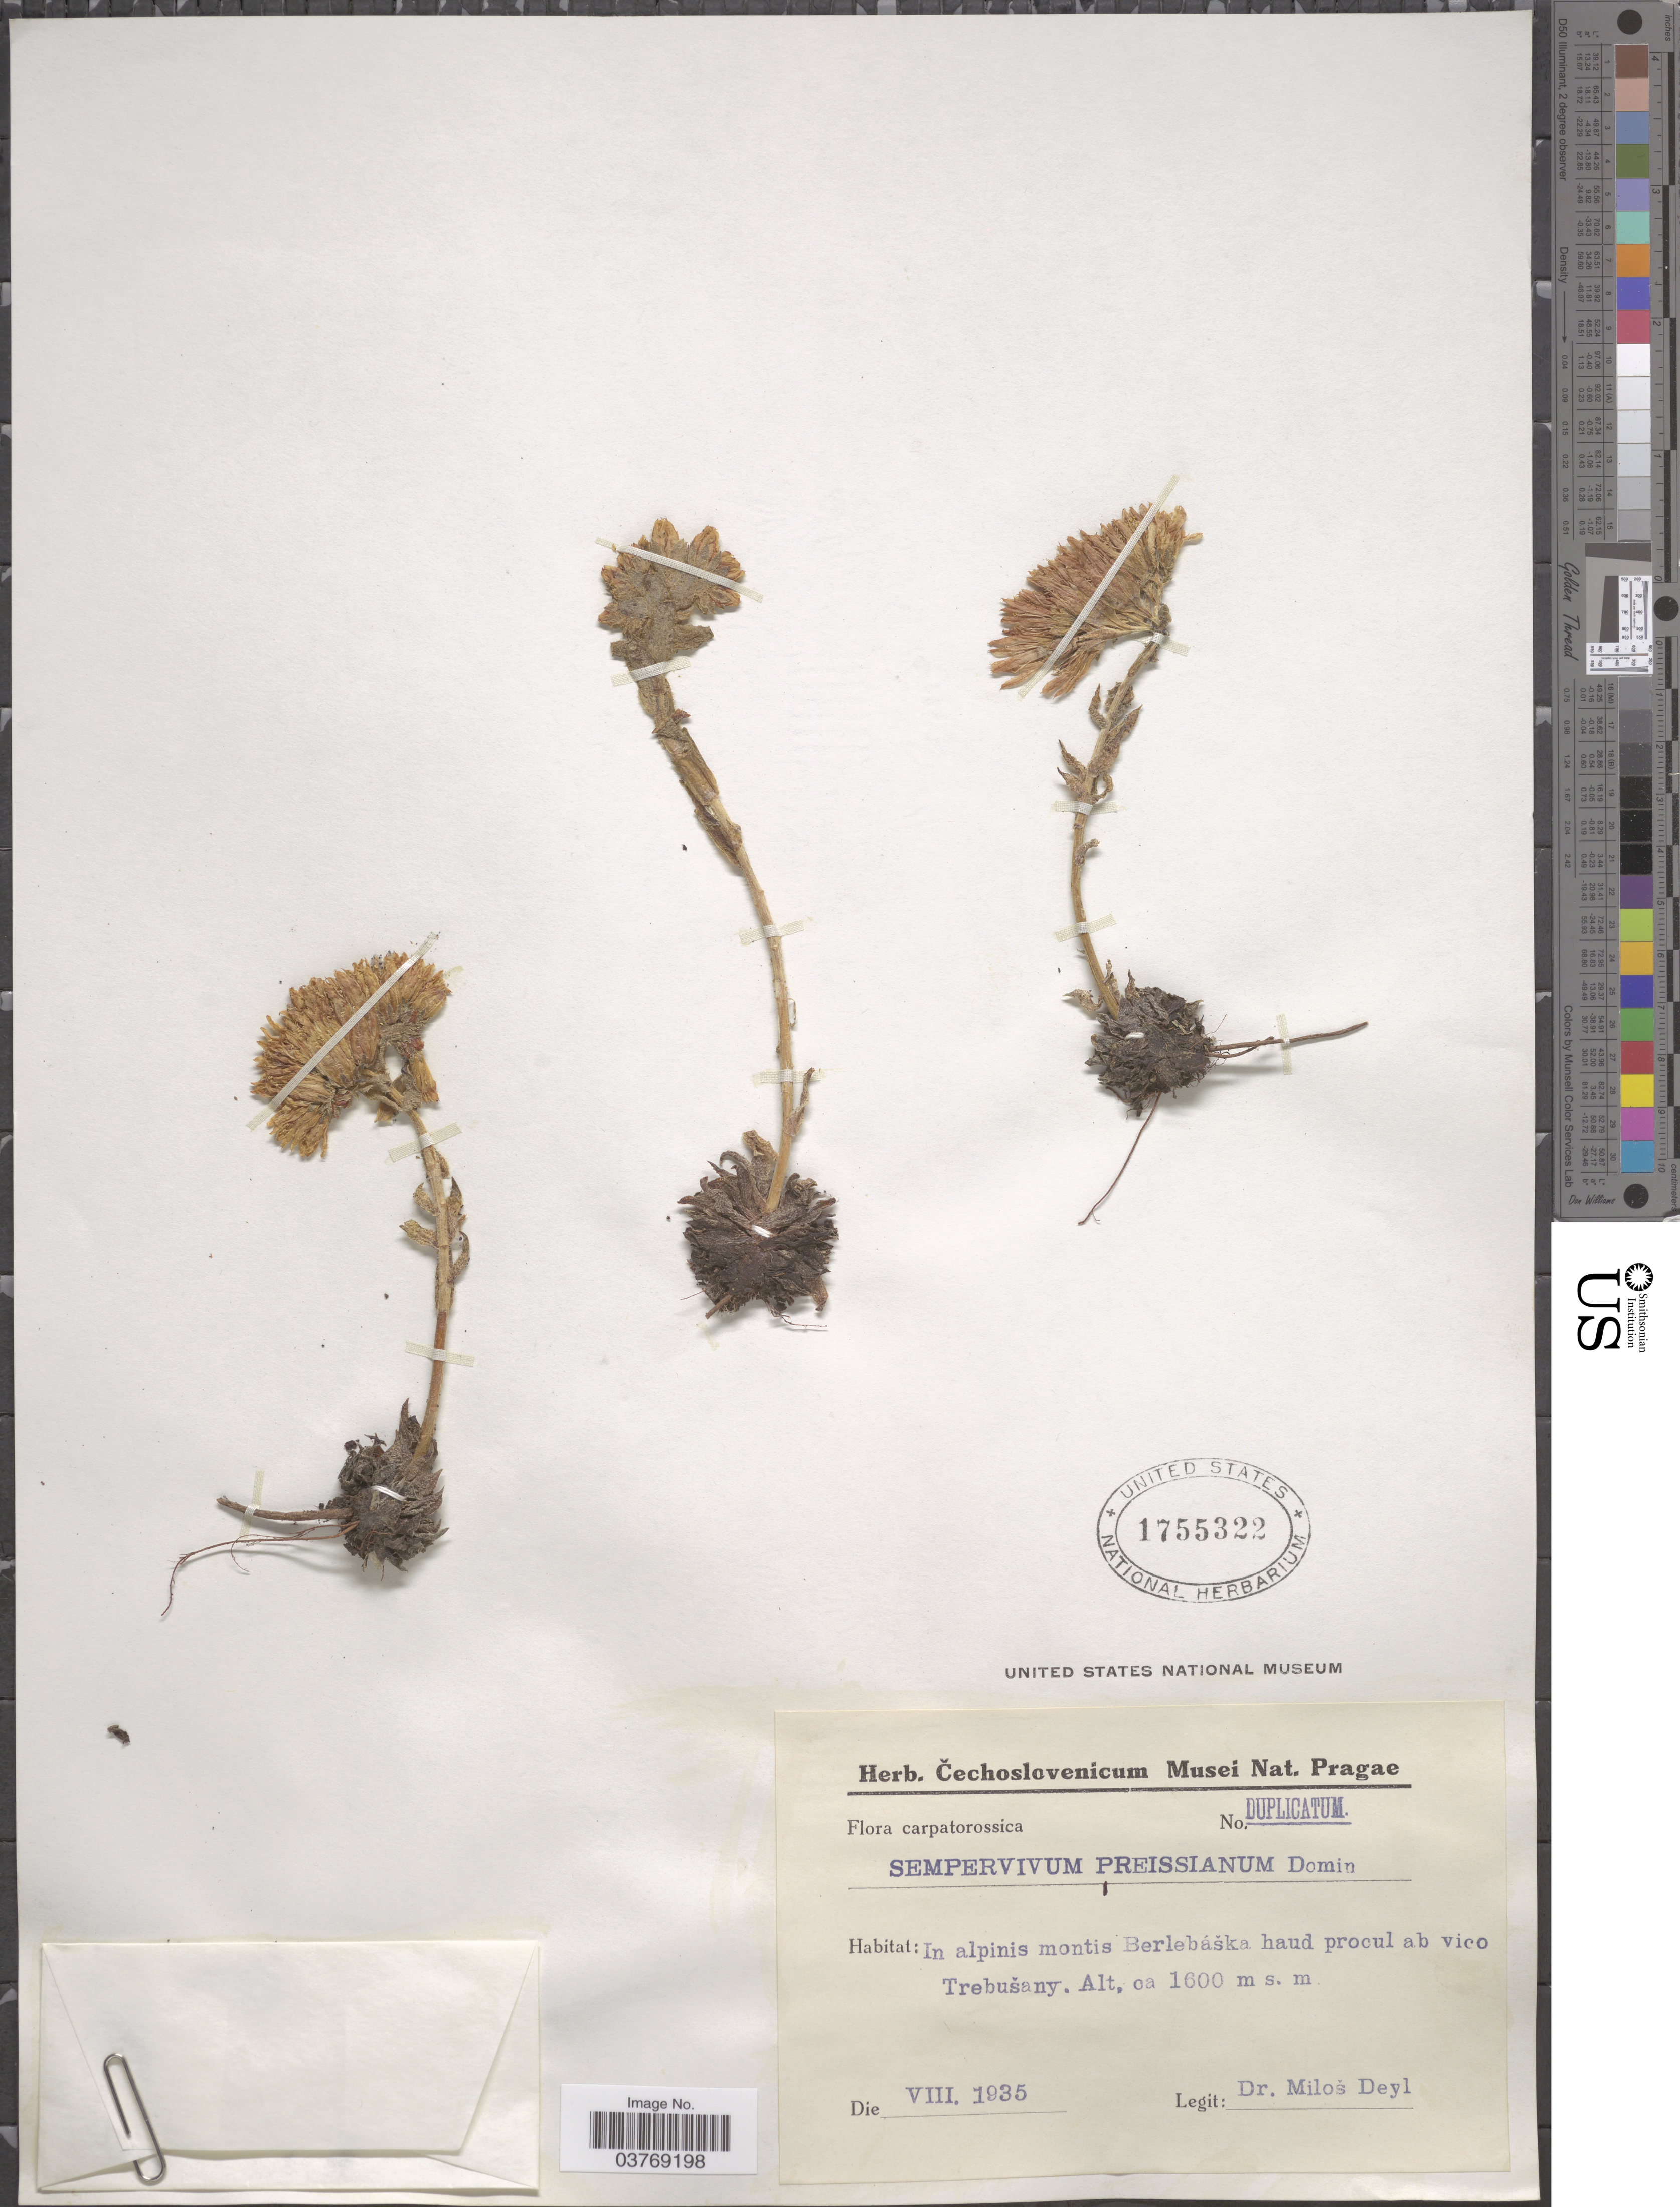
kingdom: Plantae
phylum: Tracheophyta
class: Magnoliopsida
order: Saxifragales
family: Crassulaceae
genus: Sempervivum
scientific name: Sempervivum preissianum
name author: Domin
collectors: M. Deyl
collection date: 1935-08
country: Ukraine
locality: Carpatorossica. In alpinis montis Berlebáška haud procul ab vico Trebušany.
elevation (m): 1600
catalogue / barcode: US 1755322